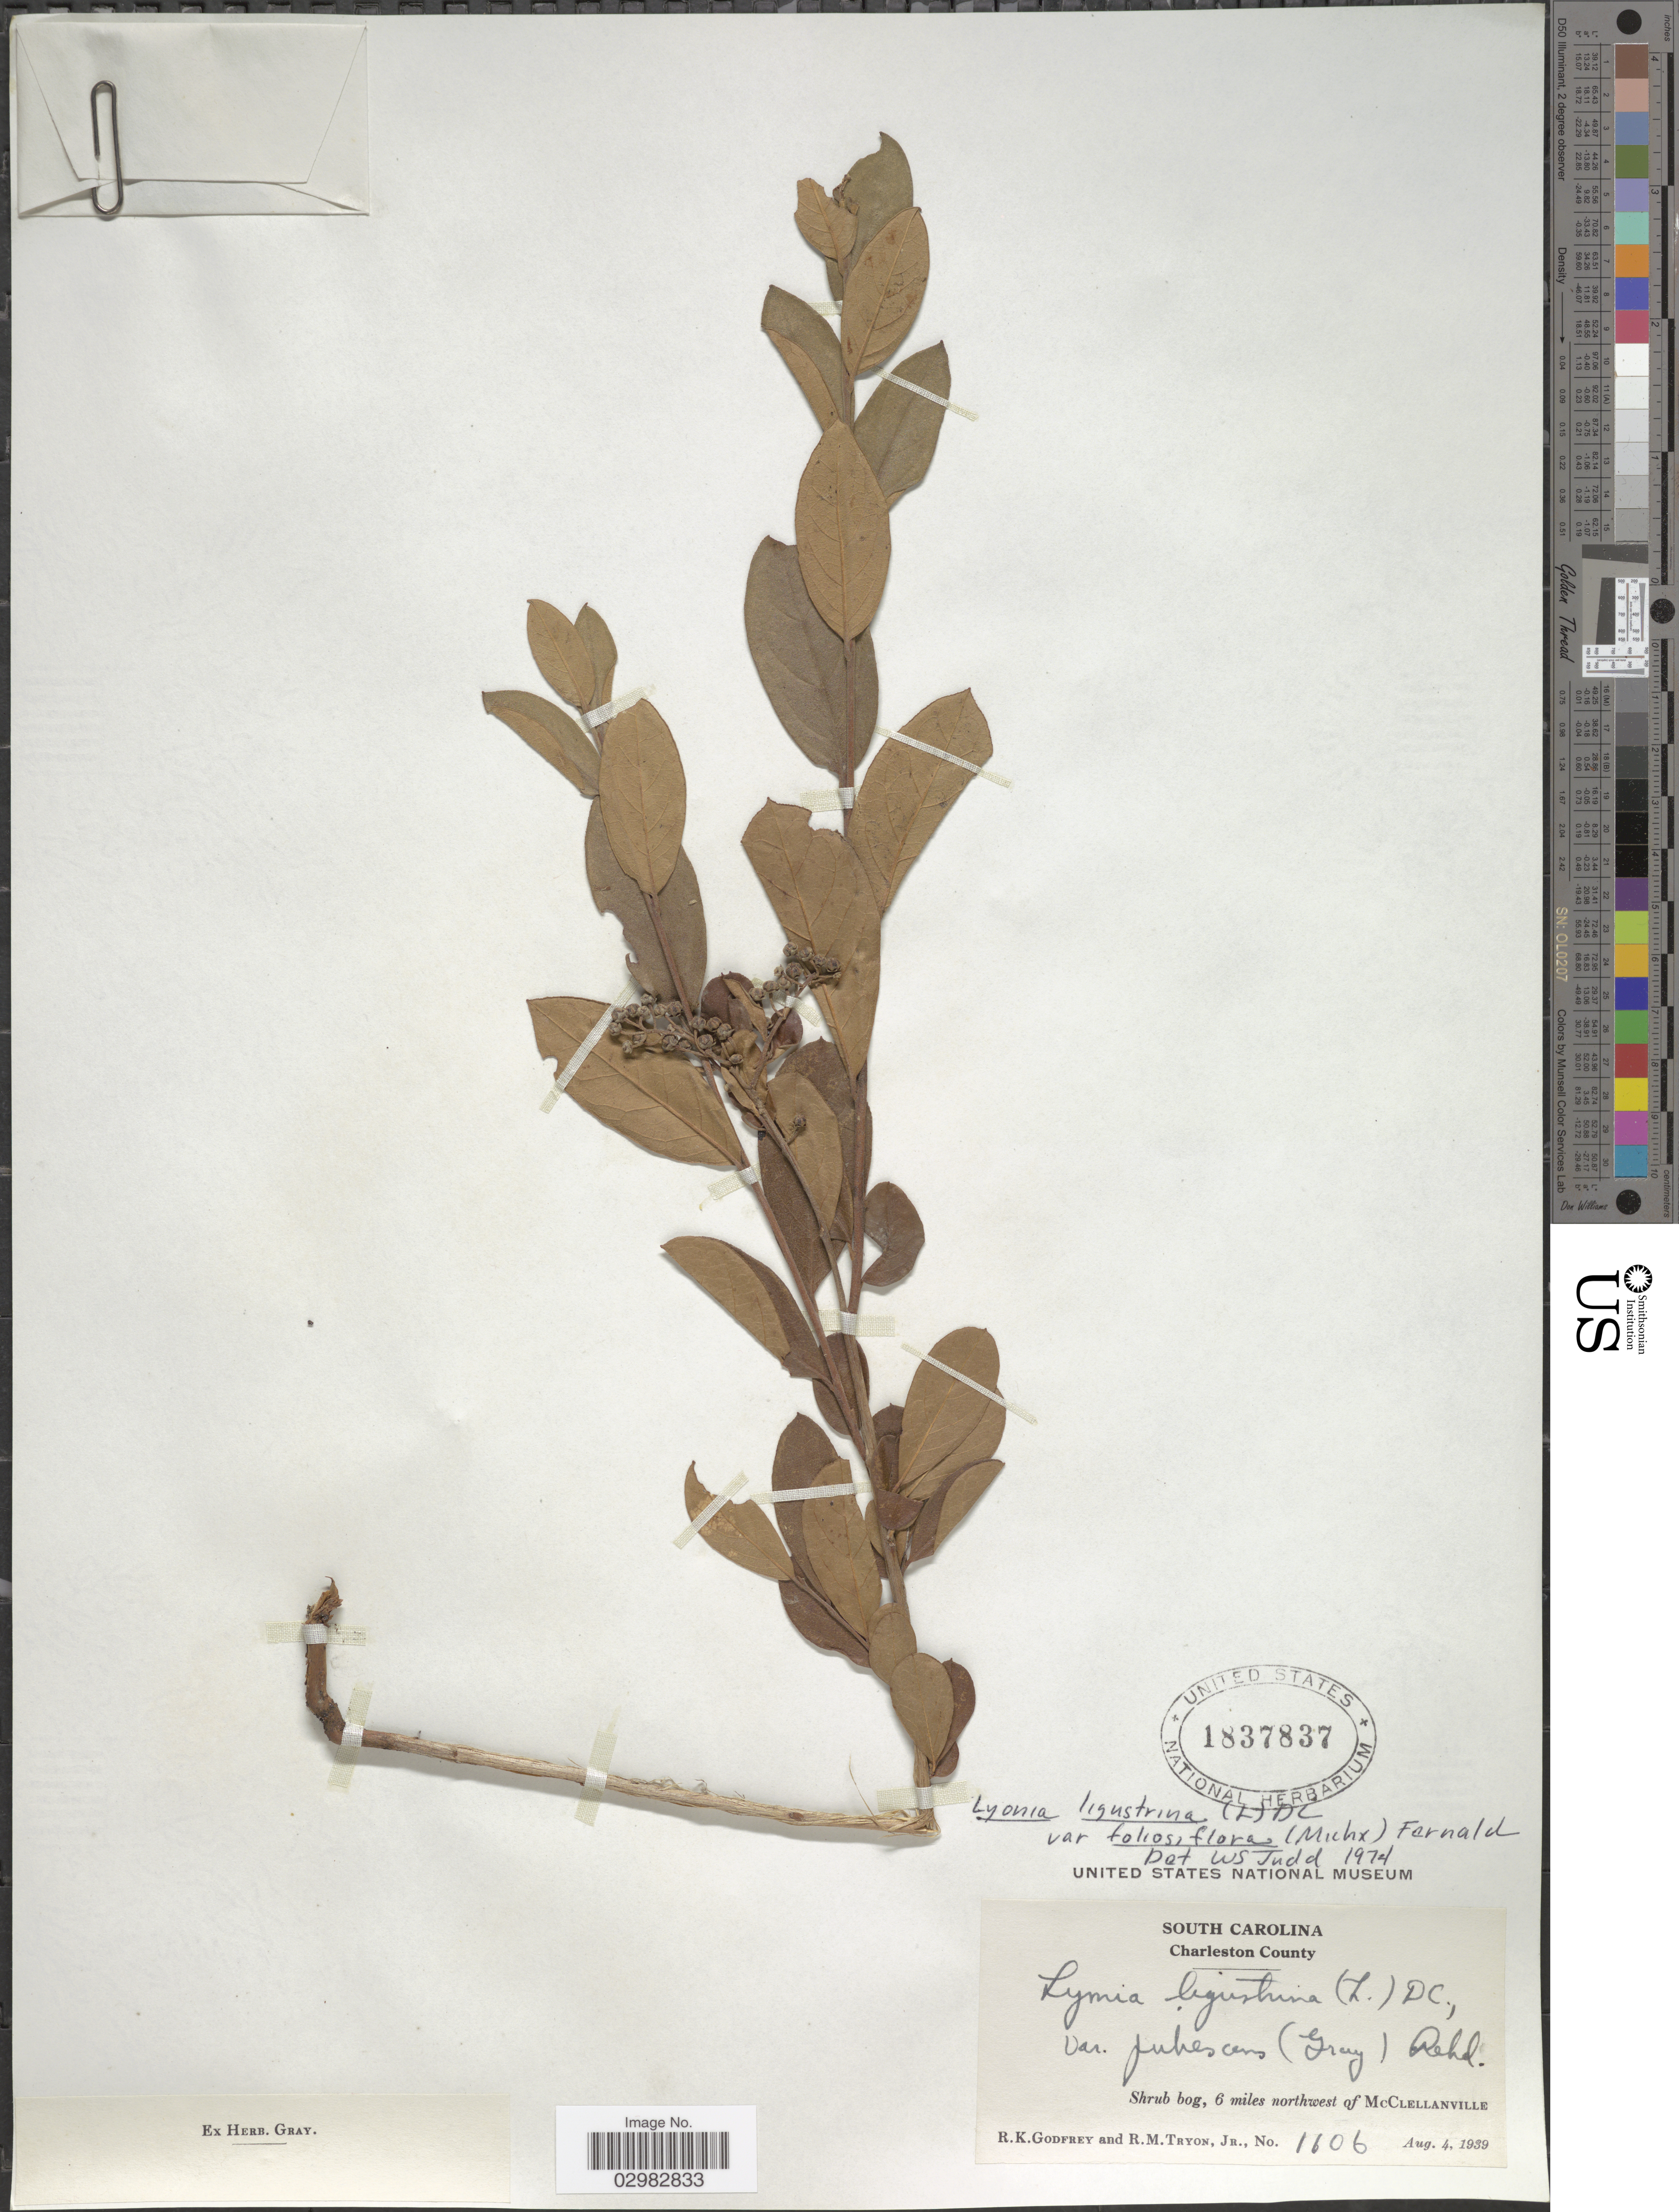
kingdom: Plantae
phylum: Tracheophyta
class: Magnoliopsida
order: Ericales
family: Ericaceae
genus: Lyonia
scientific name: Lyonia ligustrina var. foliosiflora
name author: (Michx.) Fernald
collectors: R. K. Godfrey & R. Tryon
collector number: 1606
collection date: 1939-08-04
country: United States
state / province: South Carolina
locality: Shrub bog, 6 miles northwest of McClellanville.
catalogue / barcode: US 1837837